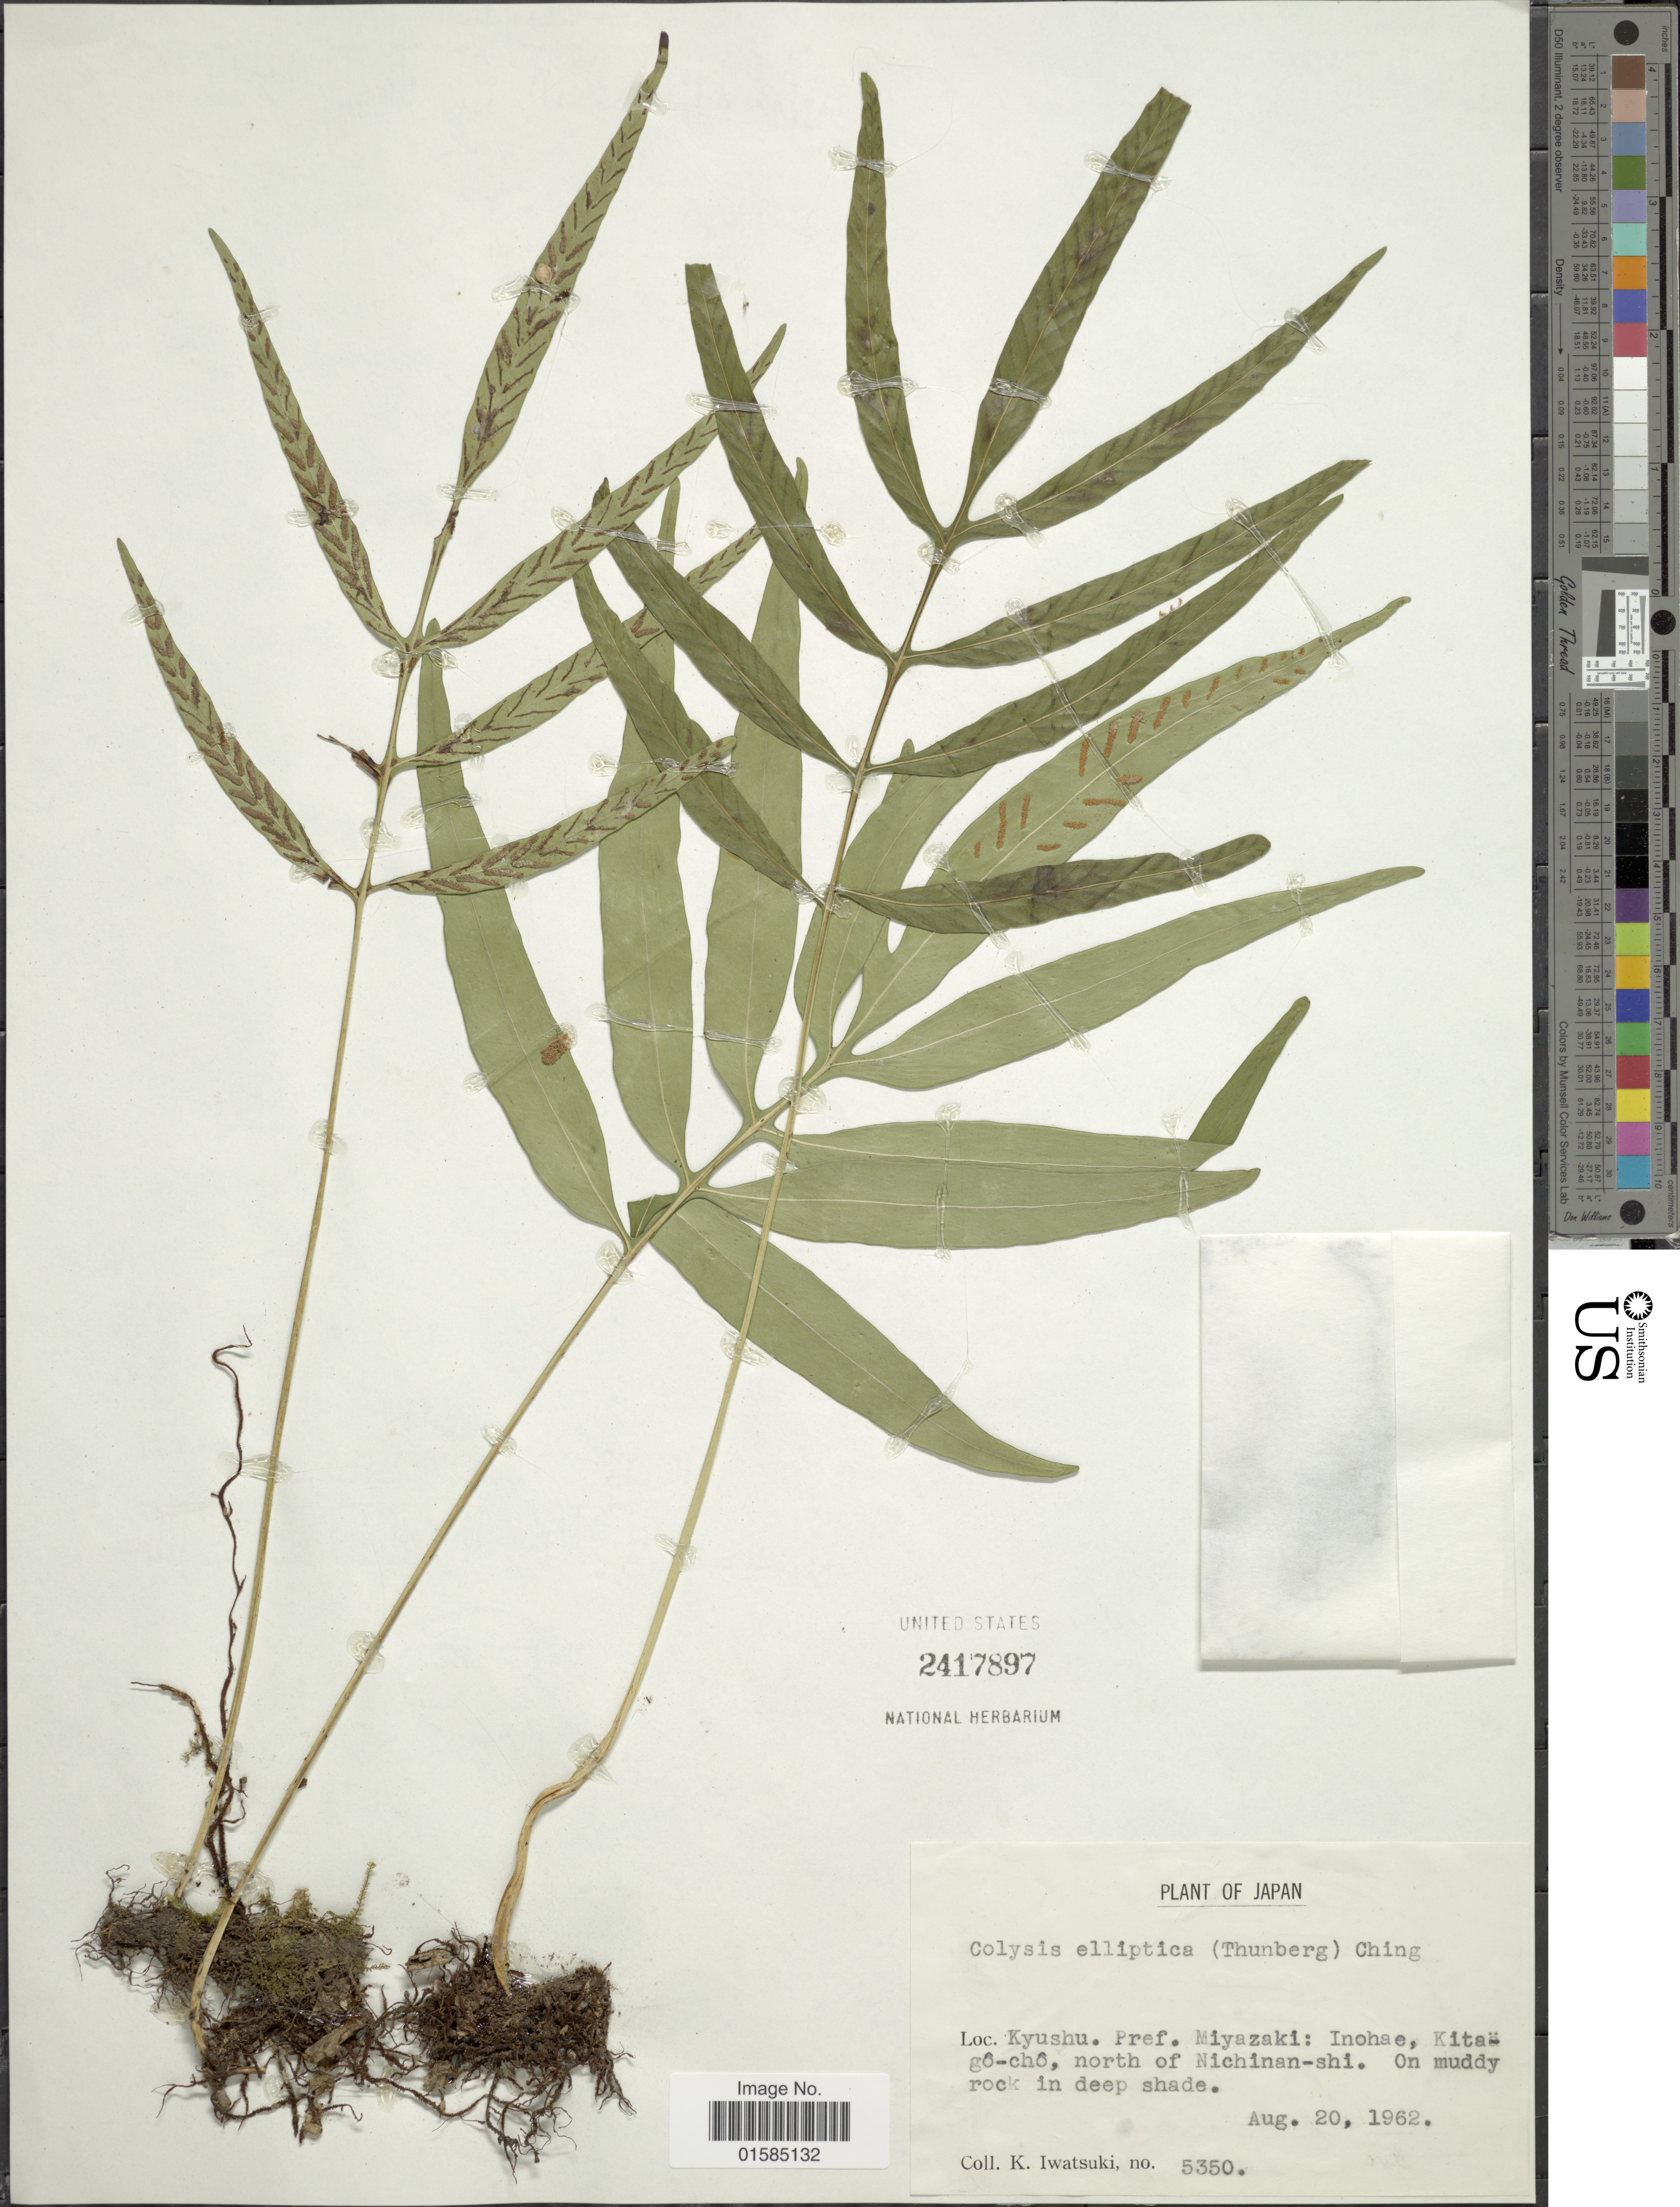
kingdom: Plantae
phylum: Tracheophyta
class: Polypodiopsida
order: Polypodiales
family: Polypodiaceae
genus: Leptochilus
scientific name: Leptochilus ellipticus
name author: (Thunb.) Noot.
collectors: K. Iwatsuki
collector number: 5350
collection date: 1962-08-20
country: Japan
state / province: Miyazaki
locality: Japan, Kyushu. Pref. Miyazaki: Inohae, Kitago-cho, north of Nichinan-shi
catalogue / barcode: US 2417897